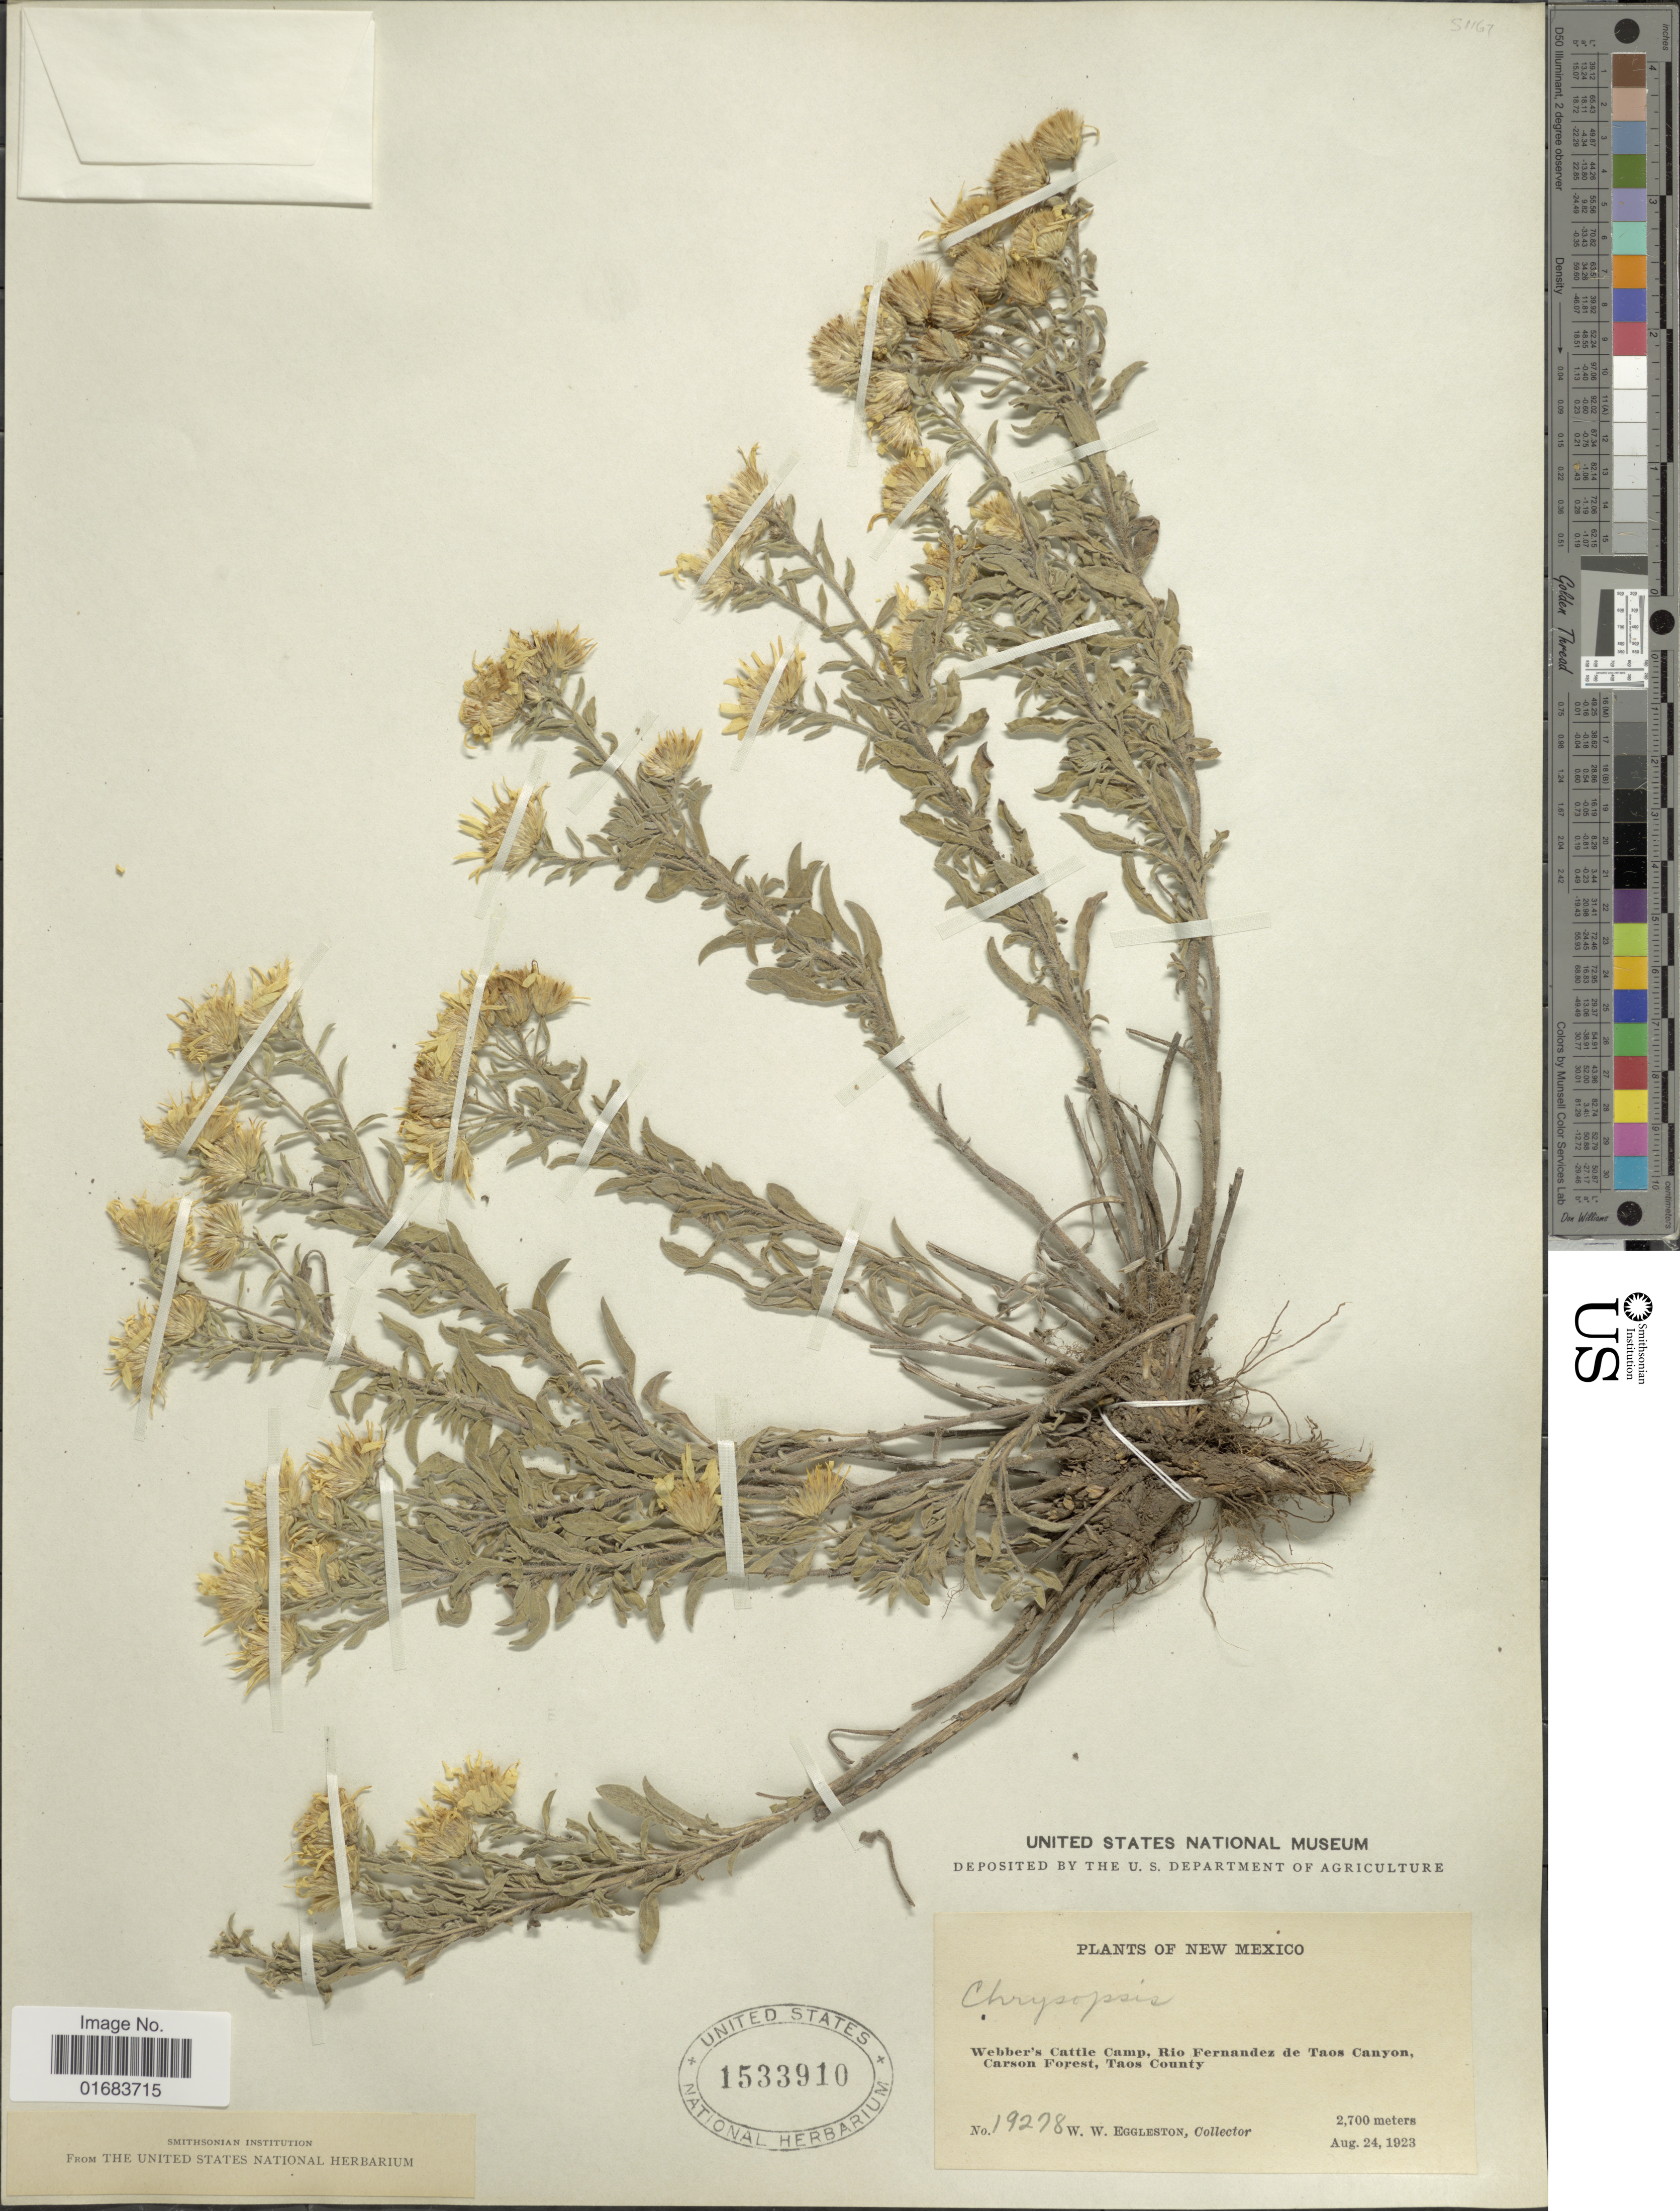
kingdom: Plantae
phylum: Tracheophyta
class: Magnoliopsida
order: Asterales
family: Asteraceae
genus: Chrysopsis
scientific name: Chrysopsis sp.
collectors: W. W. Eggleston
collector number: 19278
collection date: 1923-04-24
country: United States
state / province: New Mexico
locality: Webberç Cattle Camp, Rio Fernandez de Taos Canyon, Carson Forest, Taos County.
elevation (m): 2700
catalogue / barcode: US 1533910